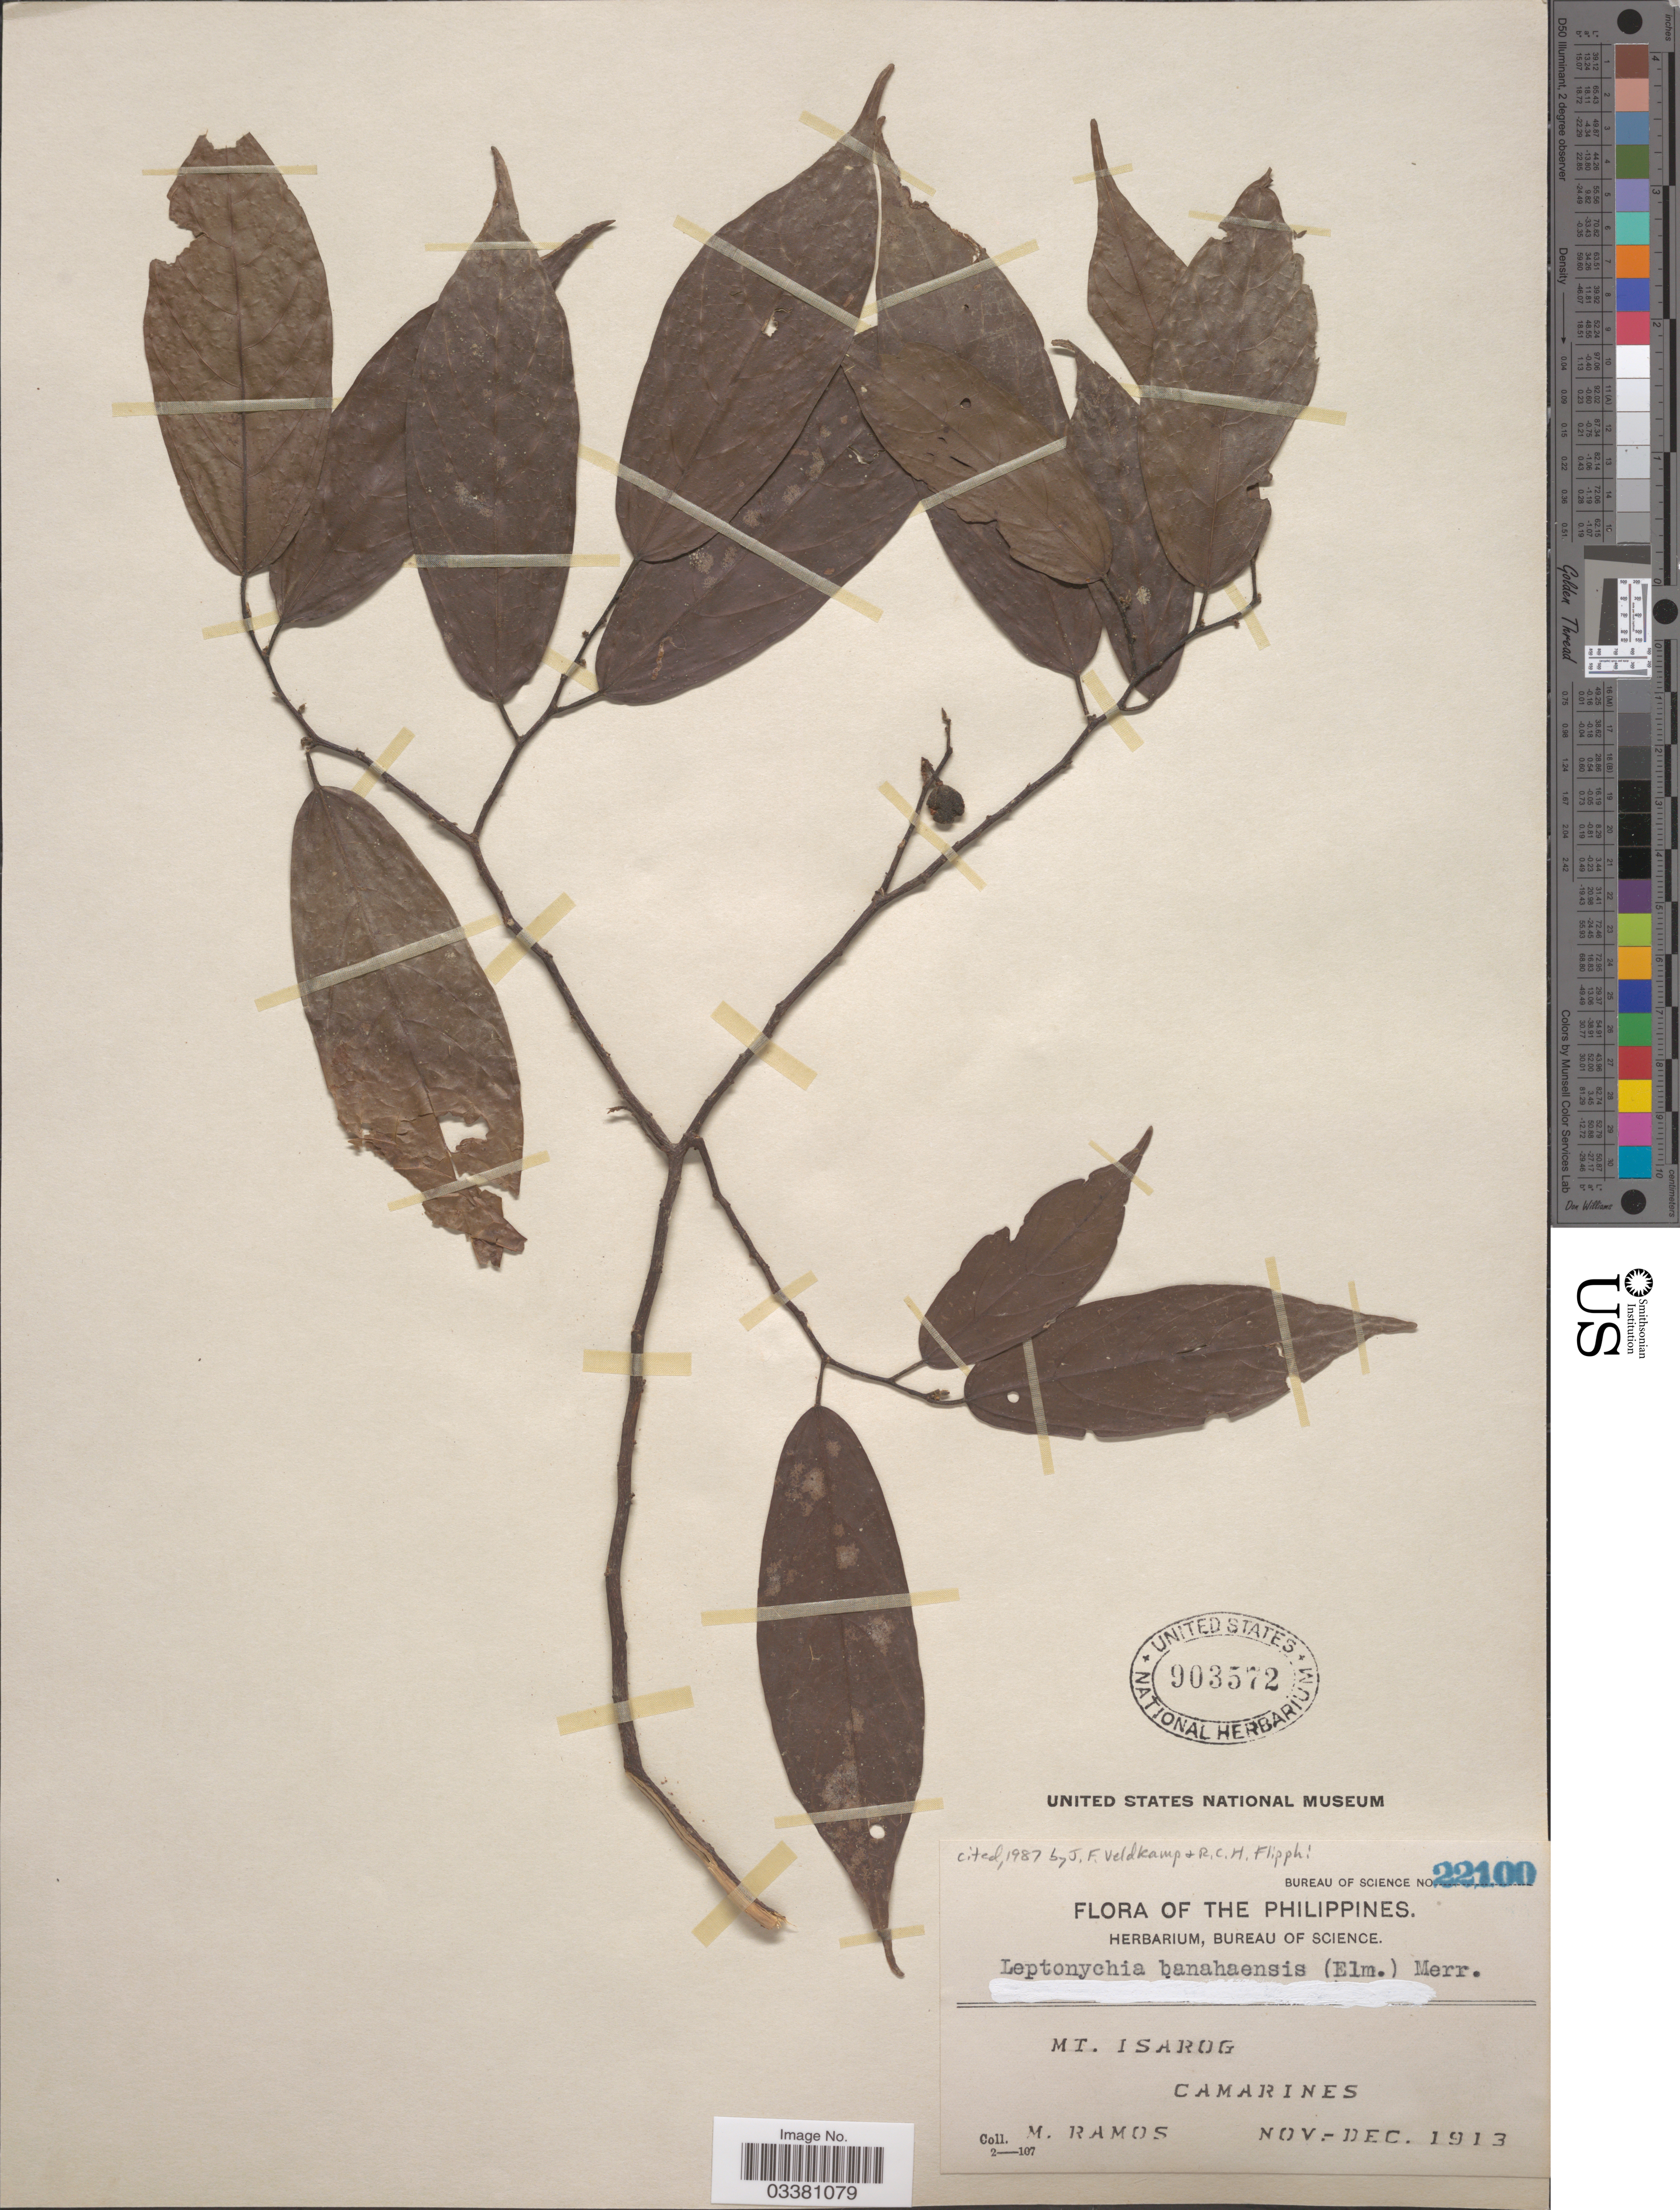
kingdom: Plantae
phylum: Tracheophyta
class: Magnoliopsida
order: Malvales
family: Malvaceae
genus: Leptonychia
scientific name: Leptonychia banahaensis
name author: Merr.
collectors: M. Ramos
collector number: Bureau of Science 22100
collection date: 1913-11/1913-12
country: Philippines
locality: Mt. Isarog, Camarines.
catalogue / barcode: US 903572